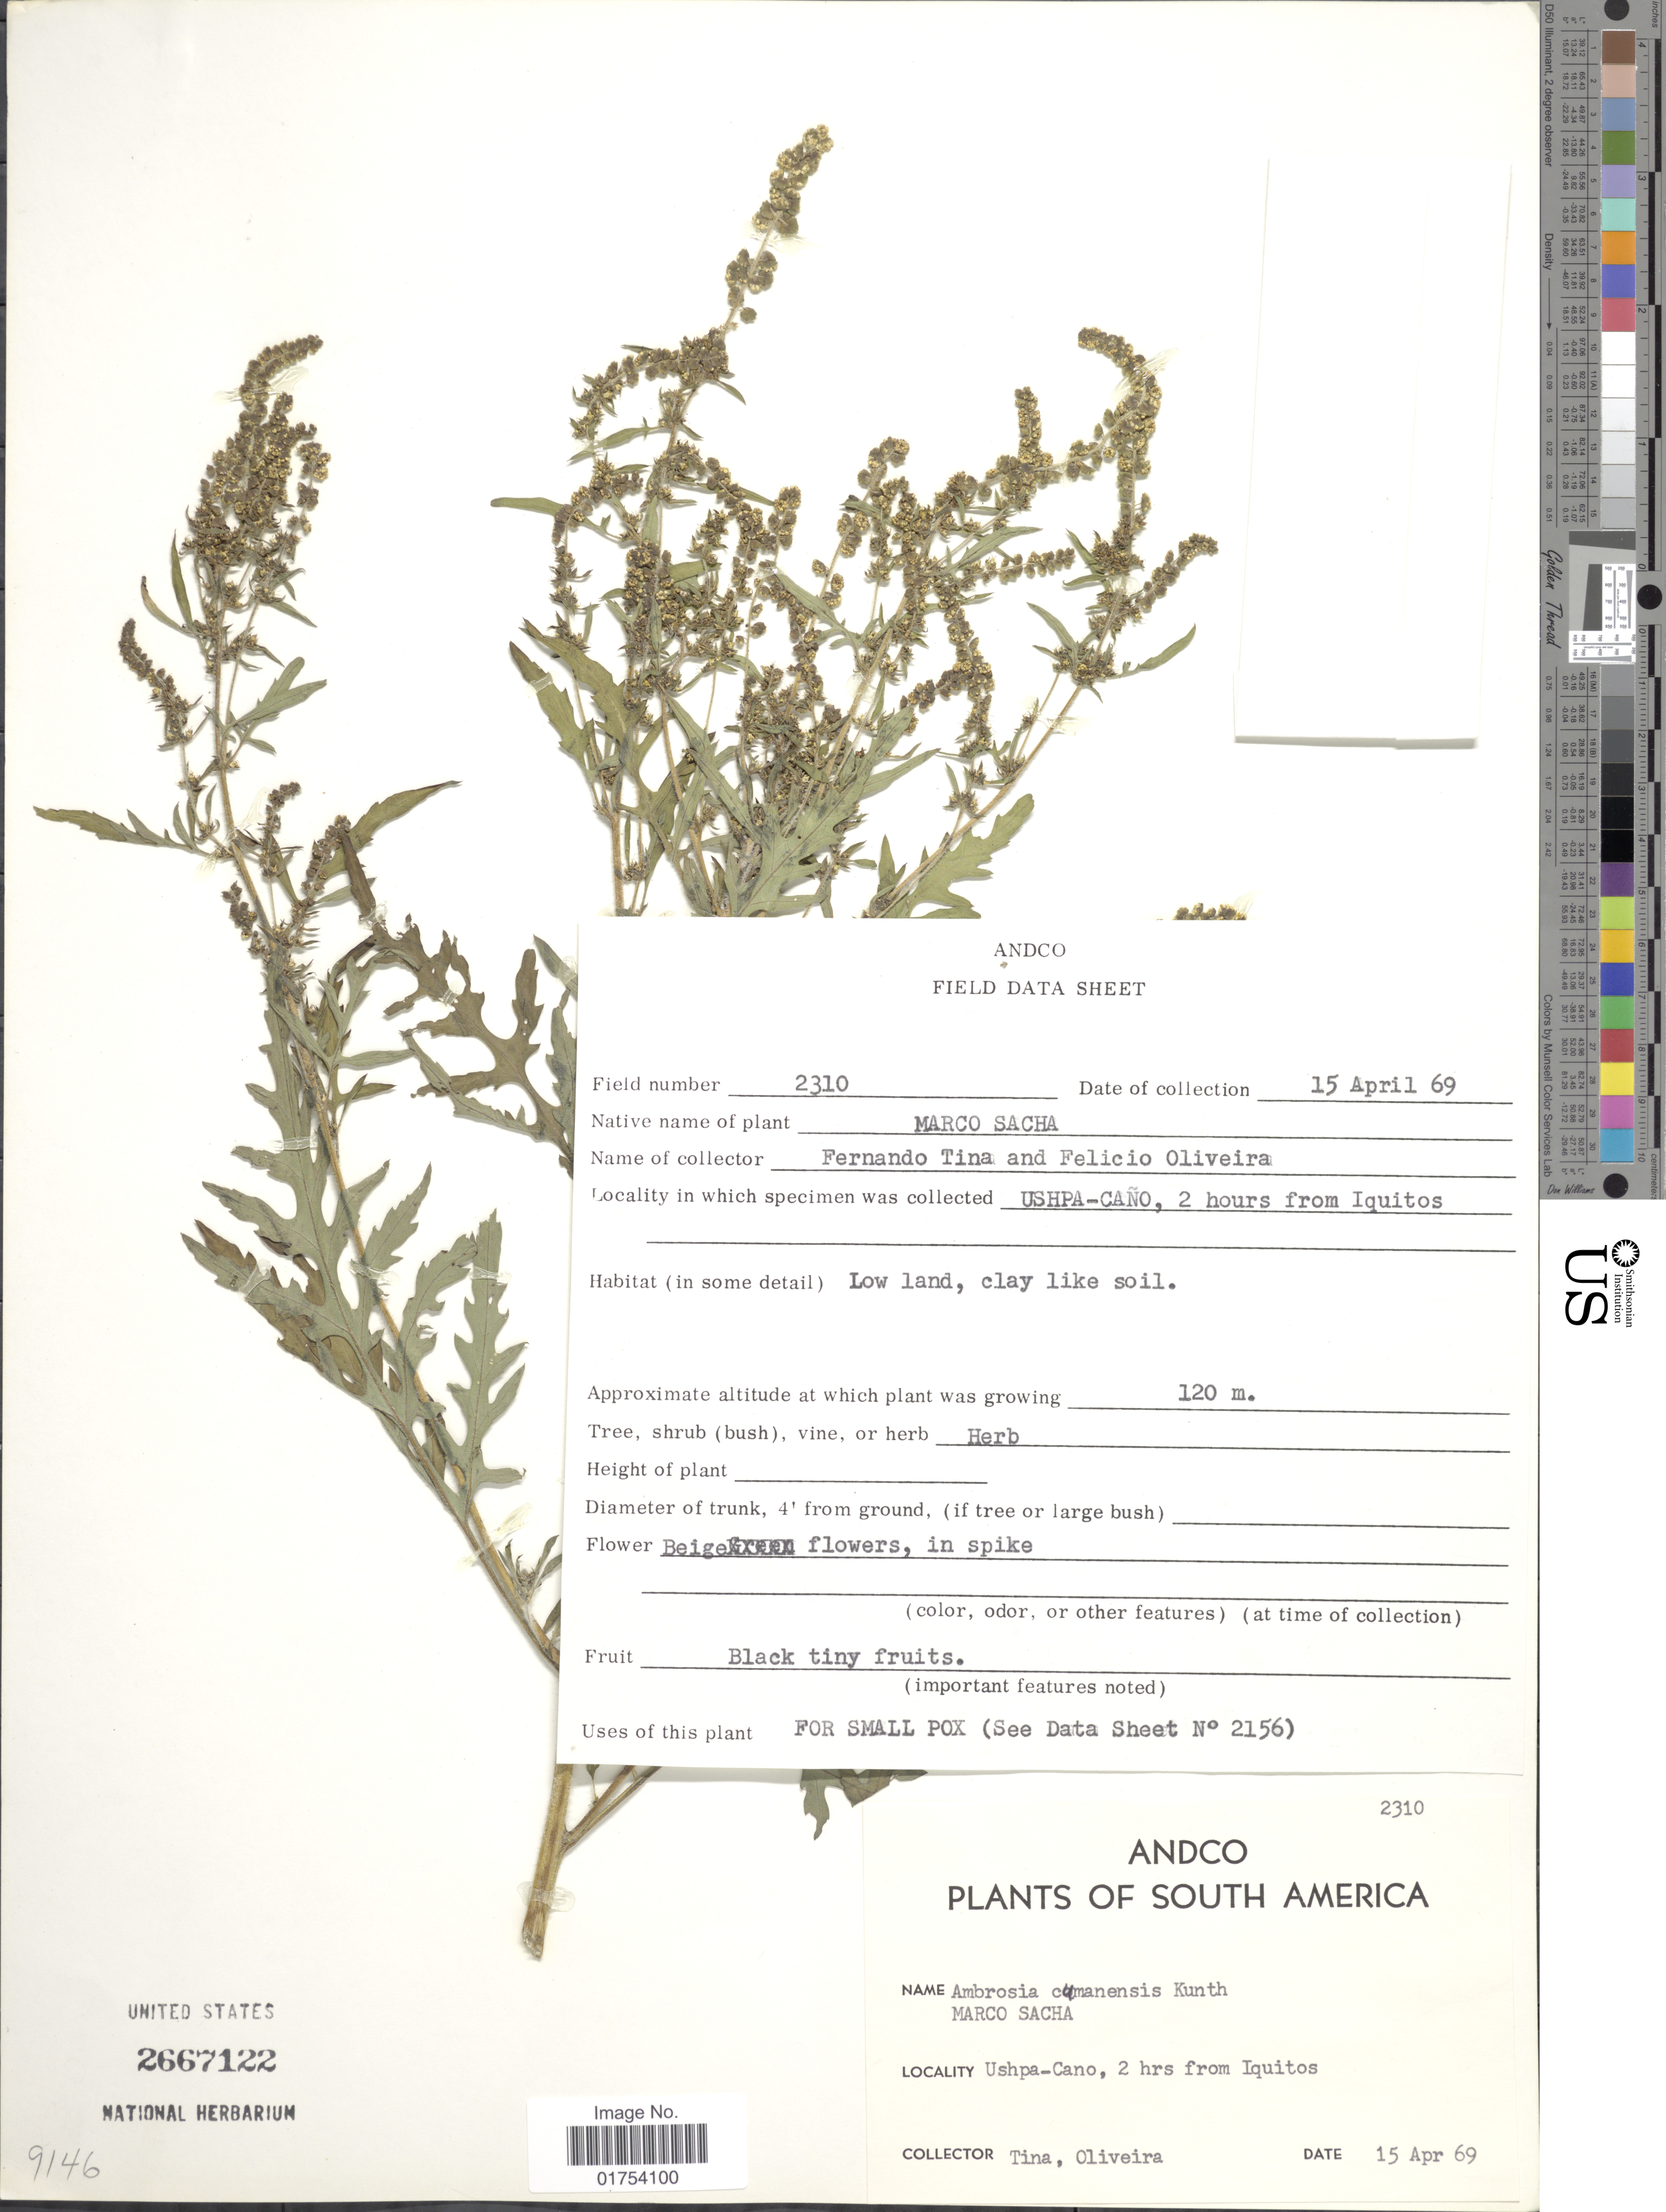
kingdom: Plantae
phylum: Tracheophyta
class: Magnoliopsida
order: Asterales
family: Asteraceae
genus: Ambrosia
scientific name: Ambrosia peruviana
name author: Willd.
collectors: F. Tina & F. Oliveira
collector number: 2310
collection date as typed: Transcribed d/m/y: 15/4/69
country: Peru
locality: Andco, South America, Ushpa-Cano, 2 hrs from Iquitos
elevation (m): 120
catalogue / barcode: US 2667122